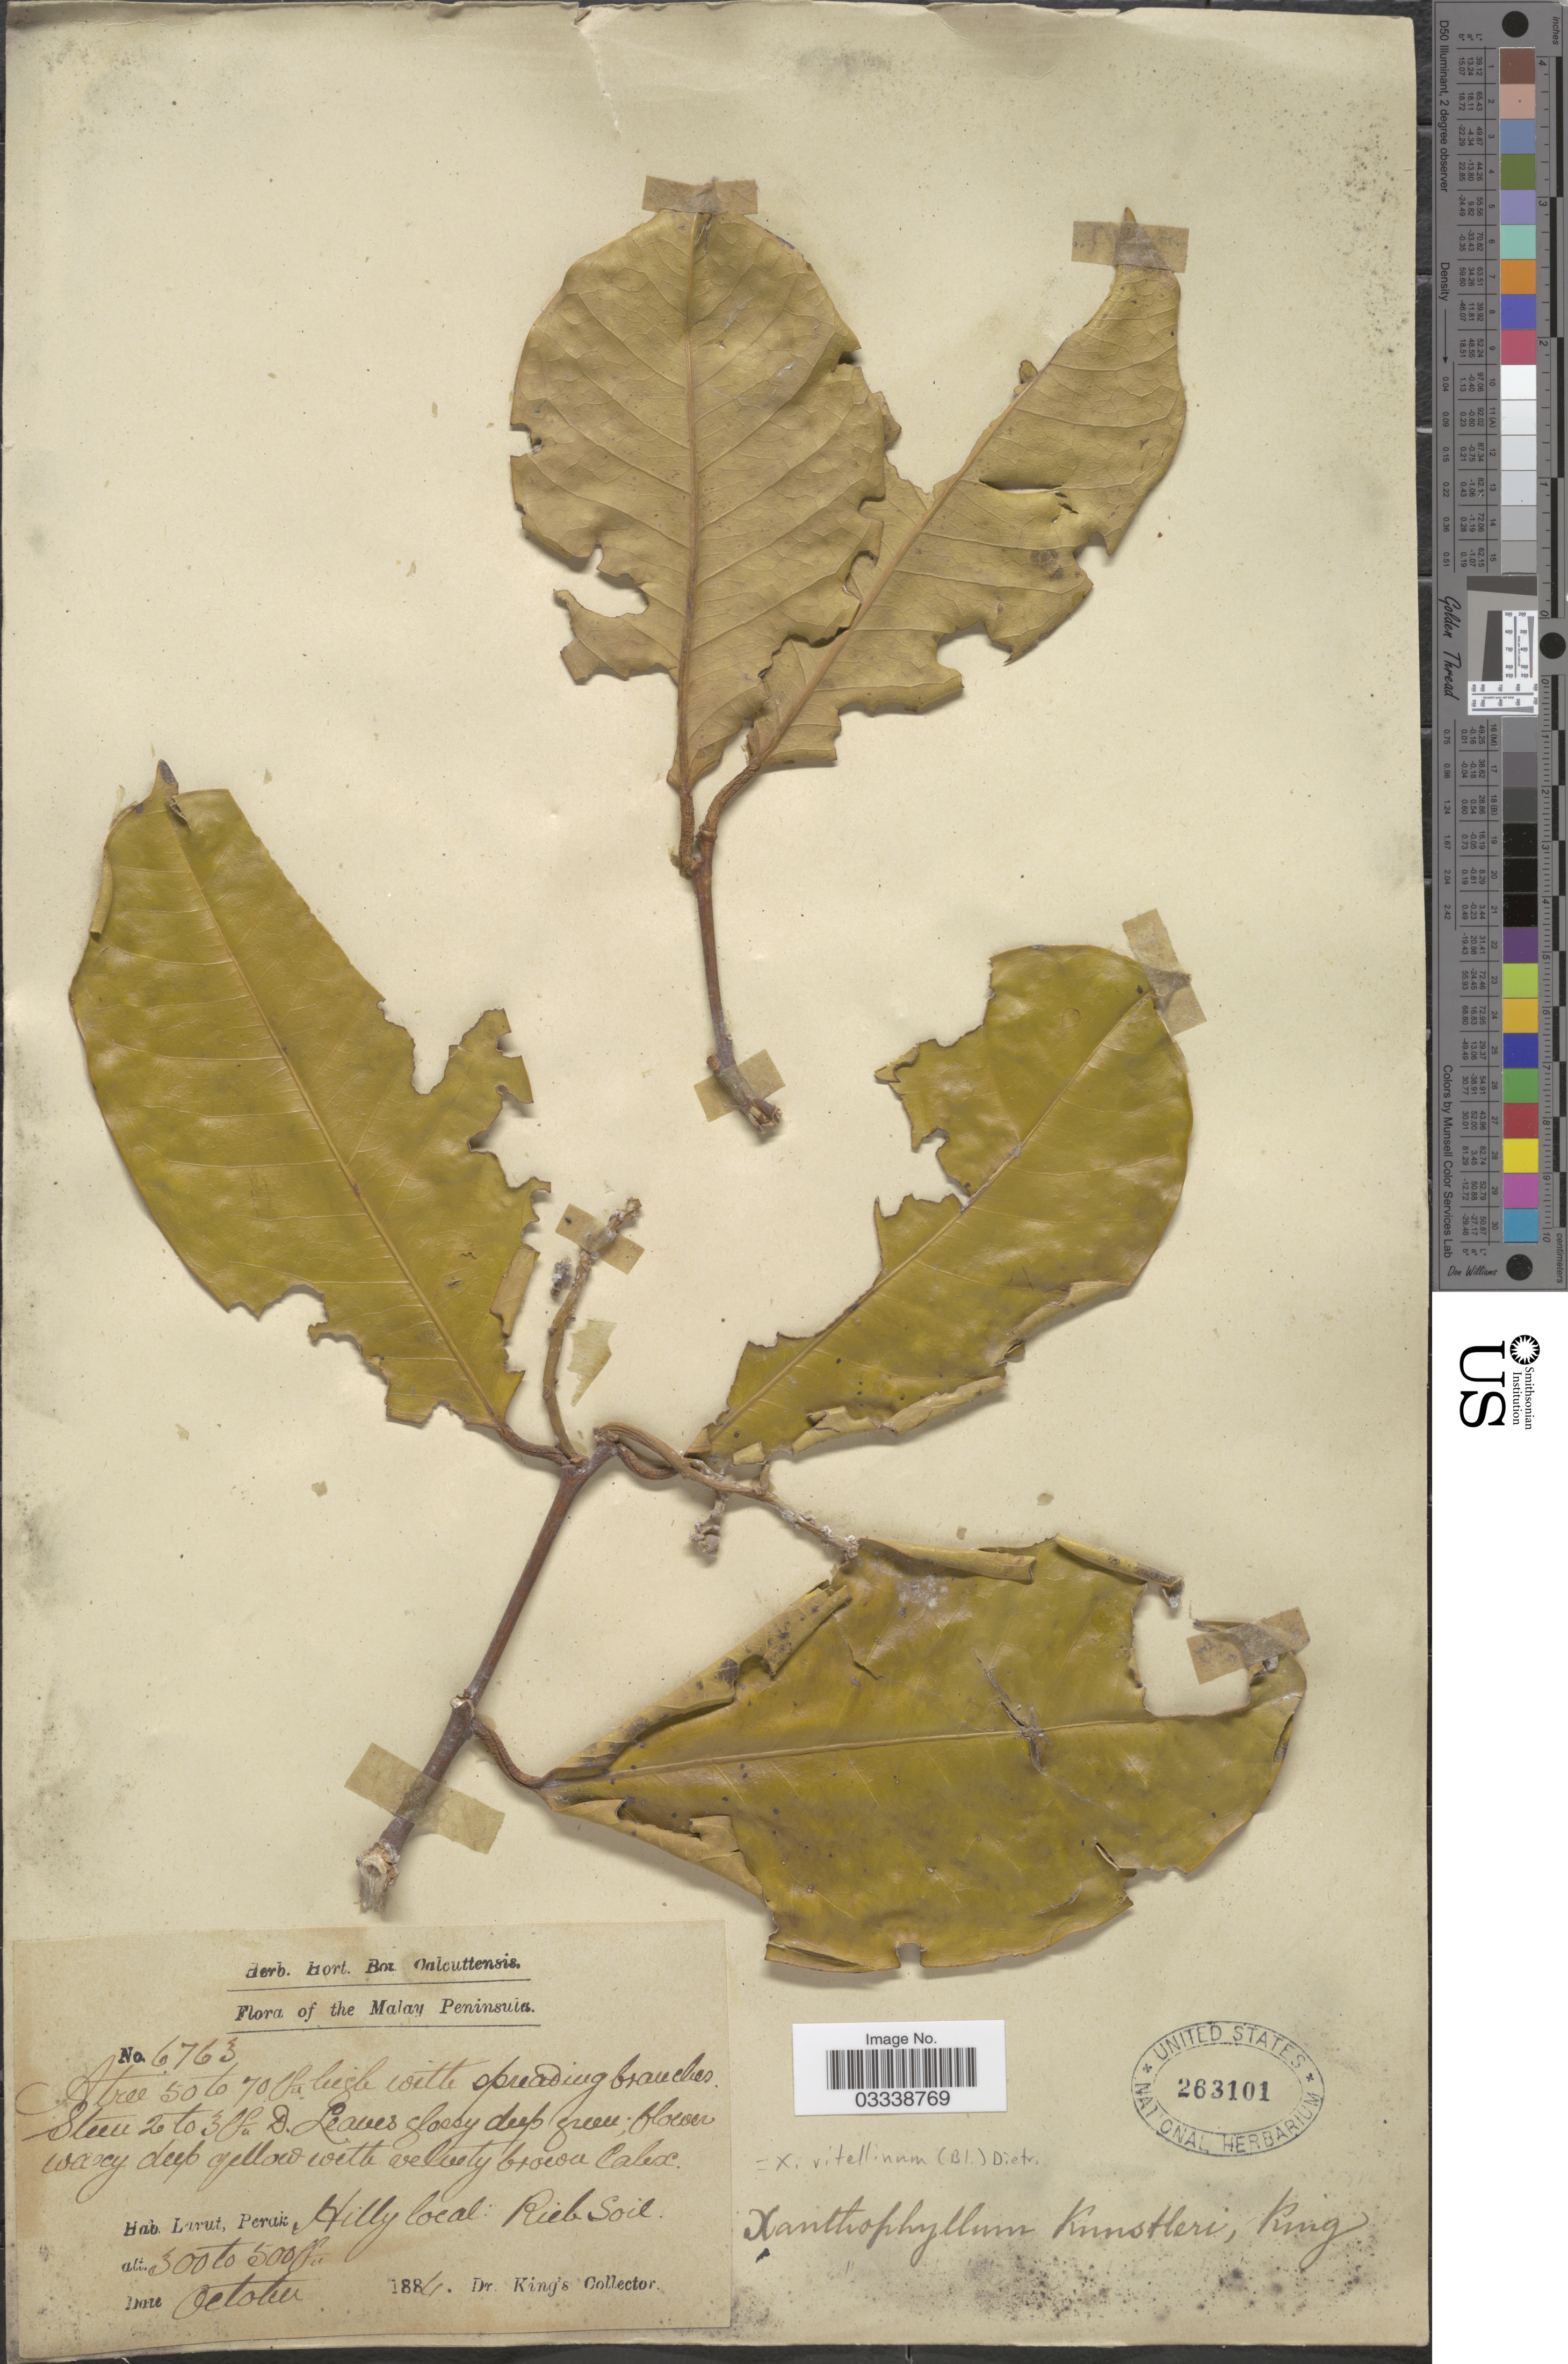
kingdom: Plantae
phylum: Tracheophyta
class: Magnoliopsida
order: Fabales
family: Polygalaceae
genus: Xanthophyllum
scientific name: Xanthophyllum vitellinum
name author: (Blume) D. Dietr.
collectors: Dr. King's collector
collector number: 6763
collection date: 1884-10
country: Malaysia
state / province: Perak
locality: Malay Peninsula. Larut, Perak. Hilly local: Rich soil.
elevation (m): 91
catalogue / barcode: US 263101